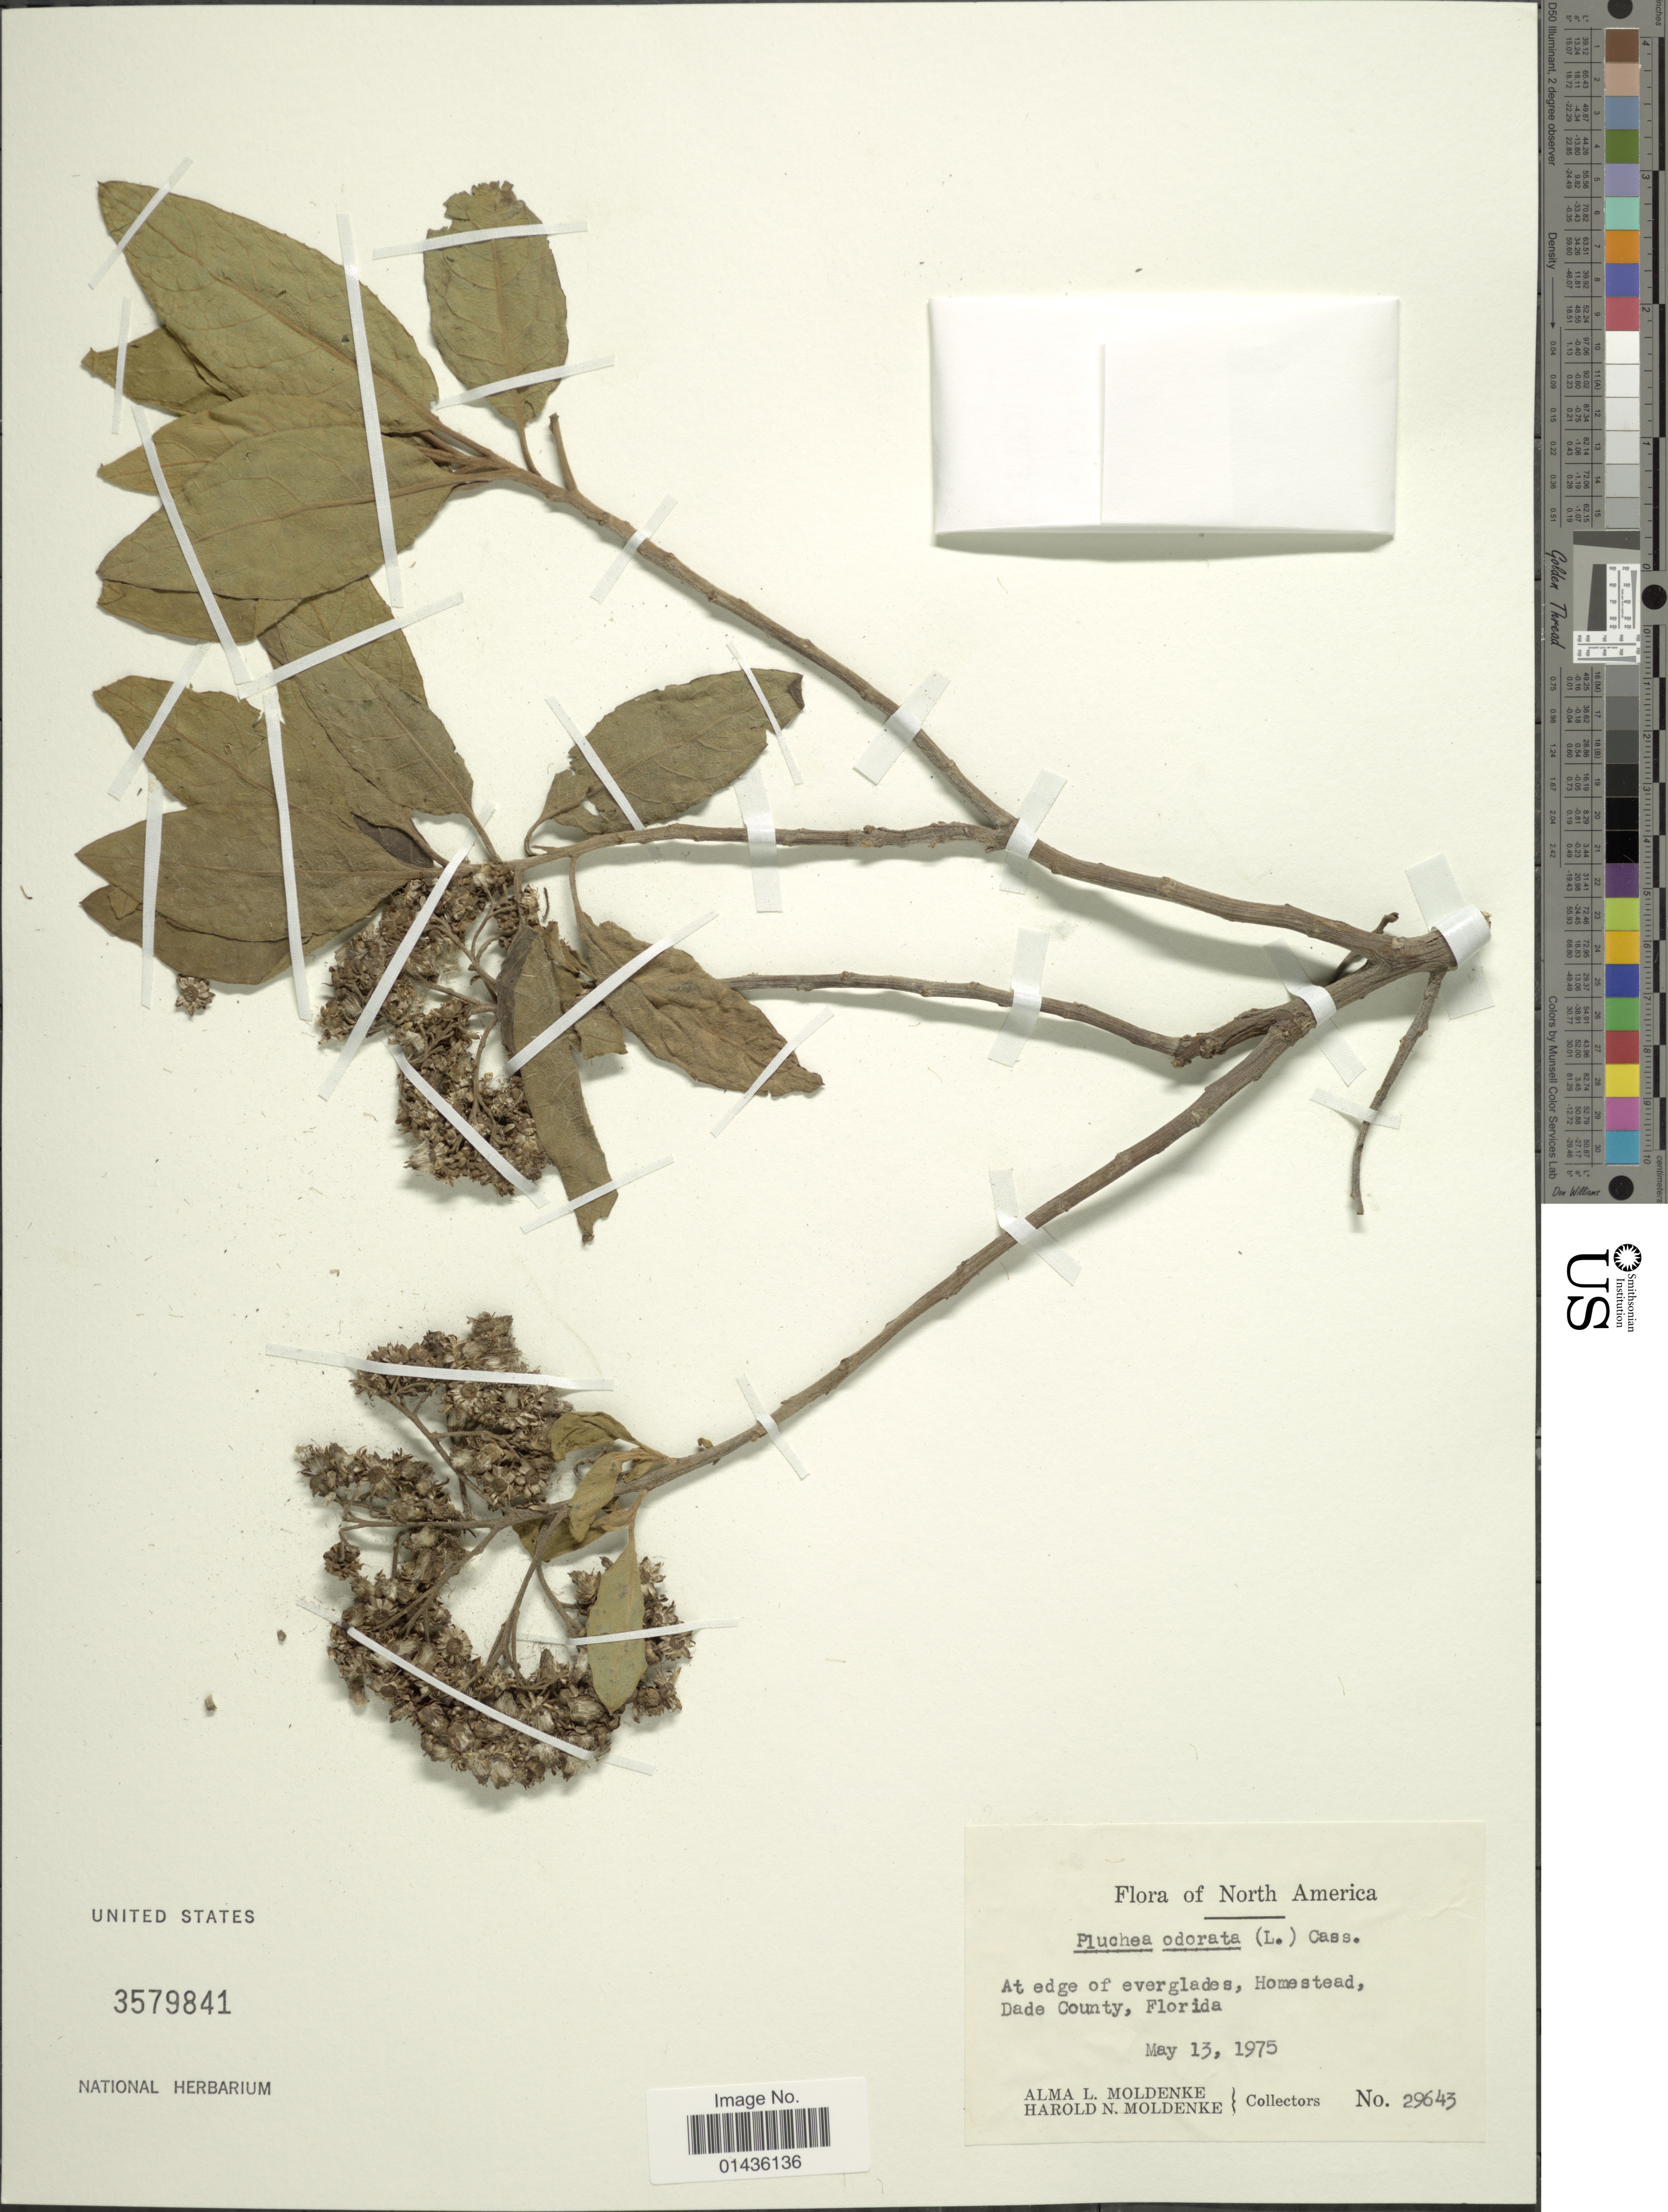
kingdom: Plantae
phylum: Tracheophyta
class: Magnoliopsida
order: Asterales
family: Asteraceae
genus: Pluchea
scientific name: Pluchea carolinensis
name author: (Jacq.) D. Don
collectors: A. L. Moldenke & H. N. Moldenke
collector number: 29643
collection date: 1975-05-13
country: United States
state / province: Florida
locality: North America, Homestead Dade County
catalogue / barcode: US 3579841